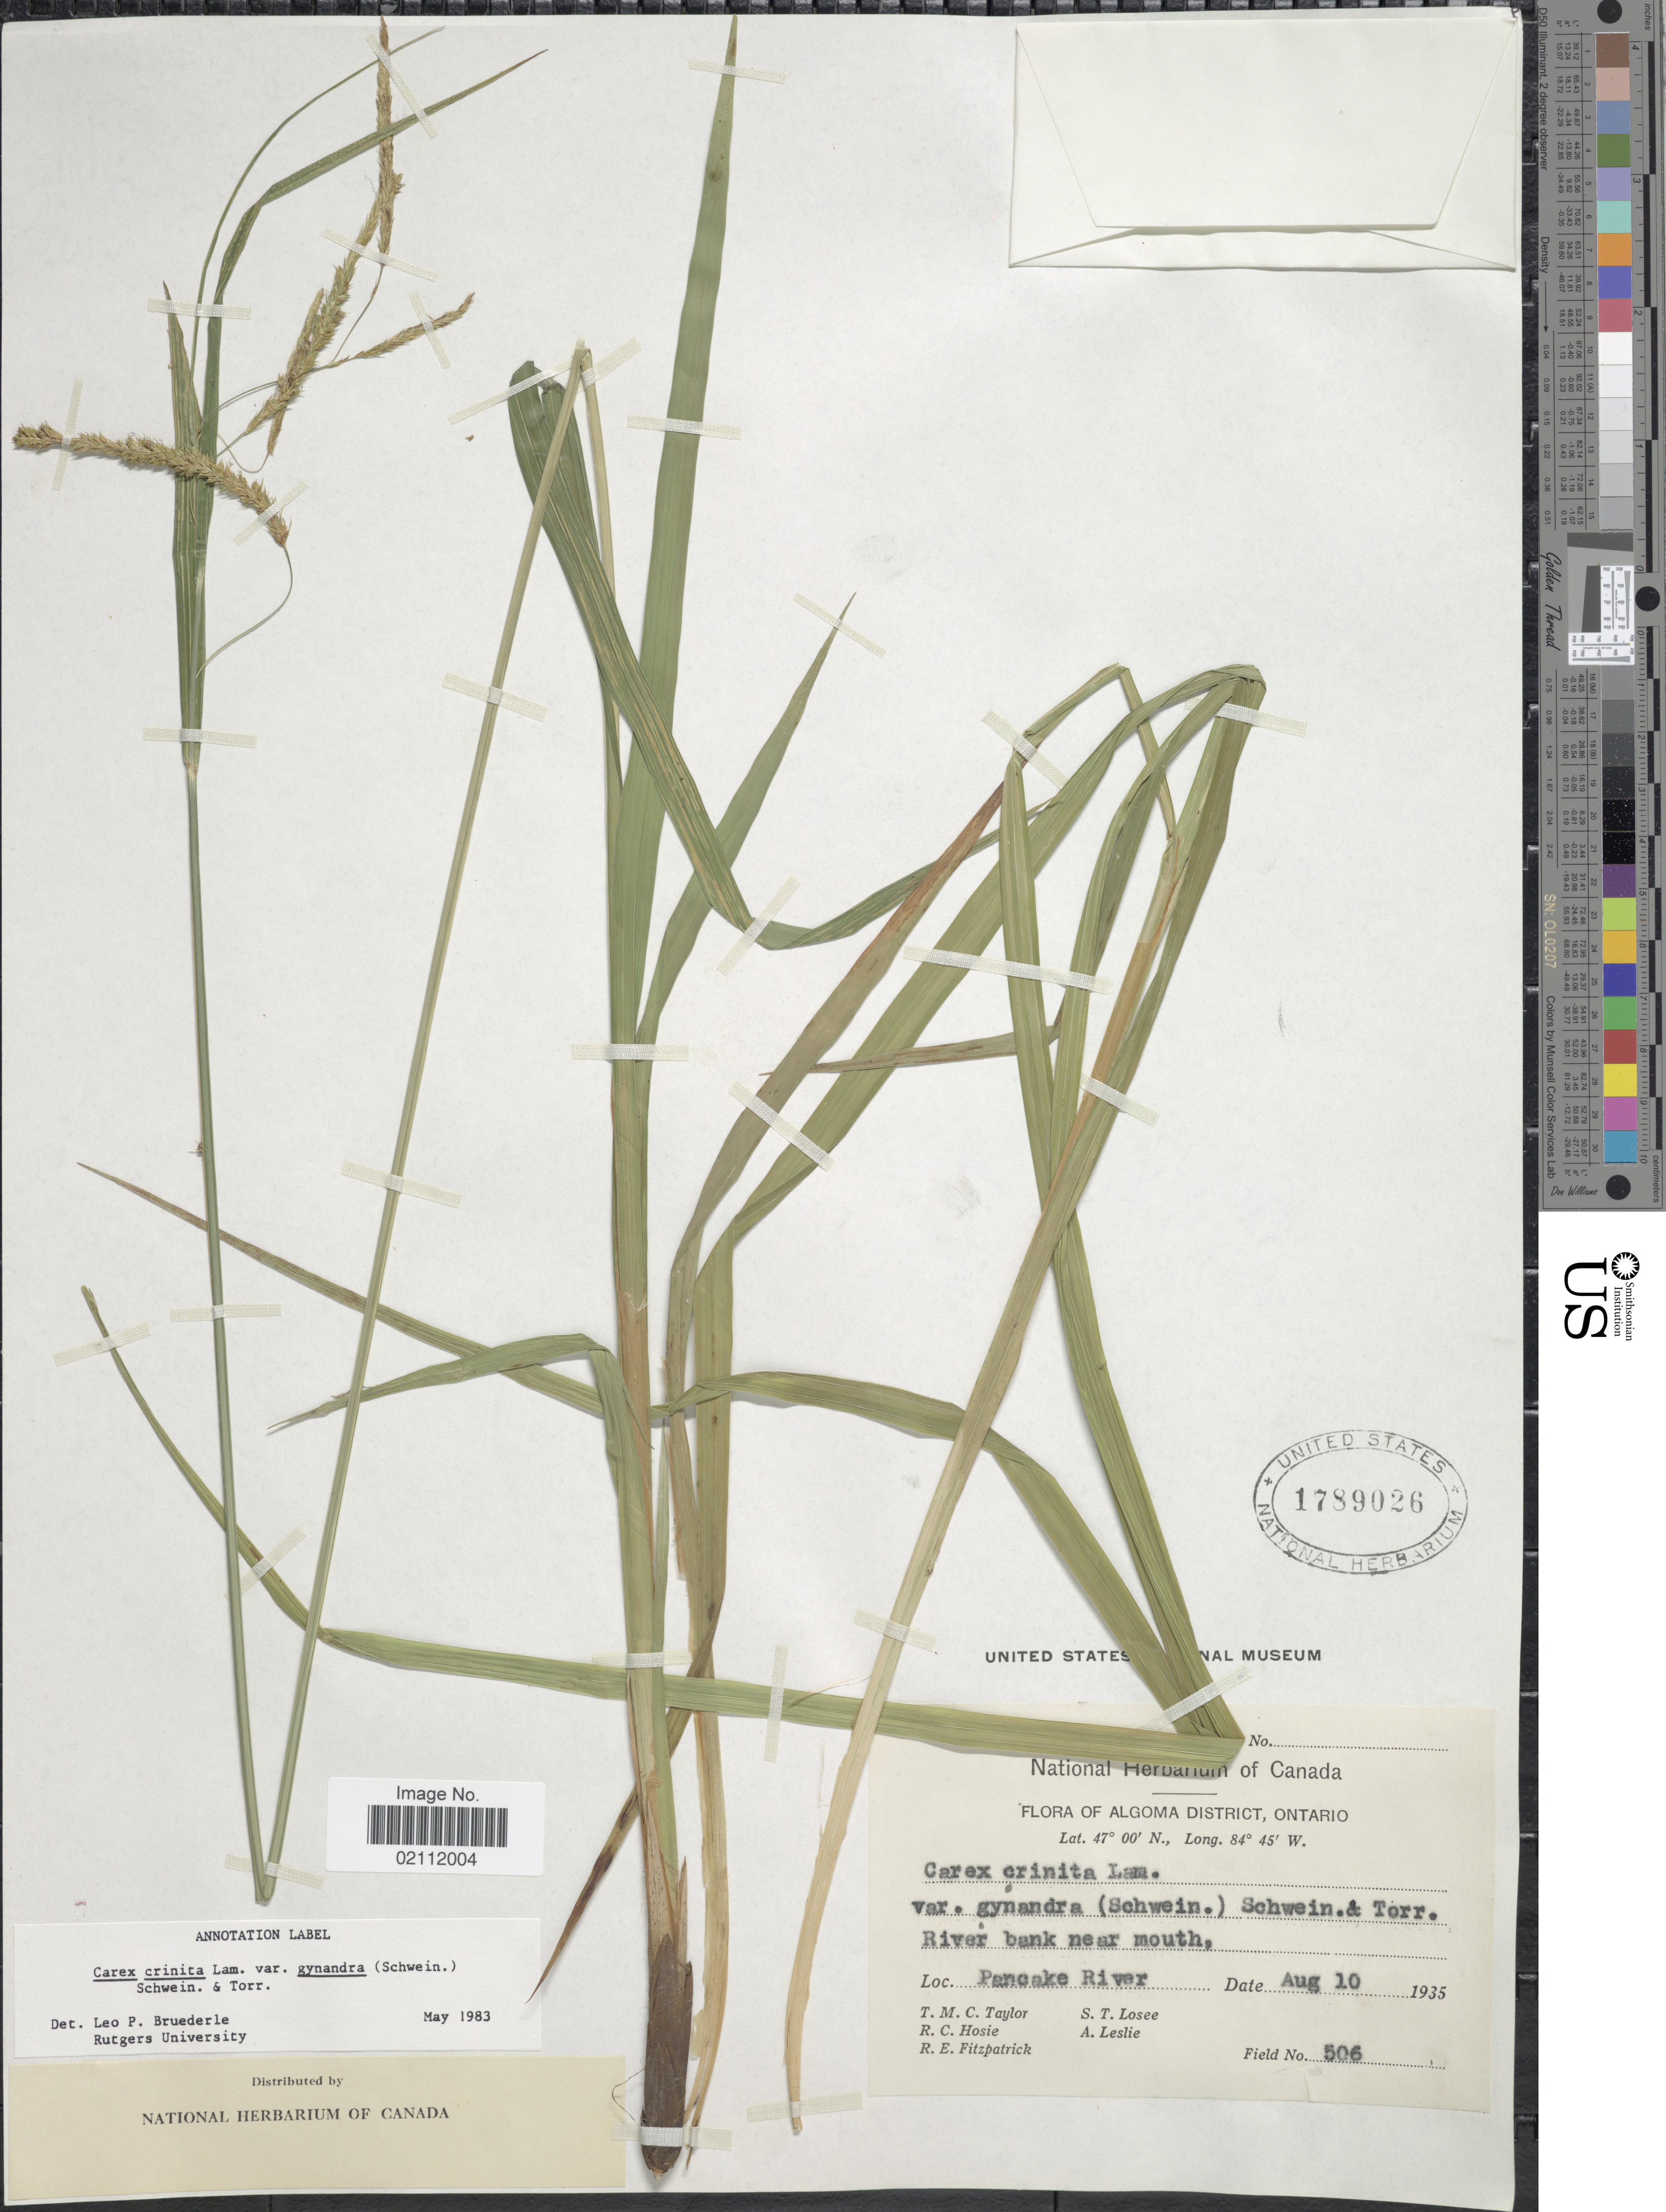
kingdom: Plantae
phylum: Tracheophyta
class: Liliopsida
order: Poales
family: Cyperaceae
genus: Carex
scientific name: Carex gynandra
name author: Schwein.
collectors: T. M. C. Taylor, R. Hosie, R. Fitzpatrick, S. Losee & A. Leslie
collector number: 506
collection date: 1935-08-10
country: Canada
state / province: Ontario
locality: Algoma District. River bank near mouth, Pancake River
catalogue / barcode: US 1789026